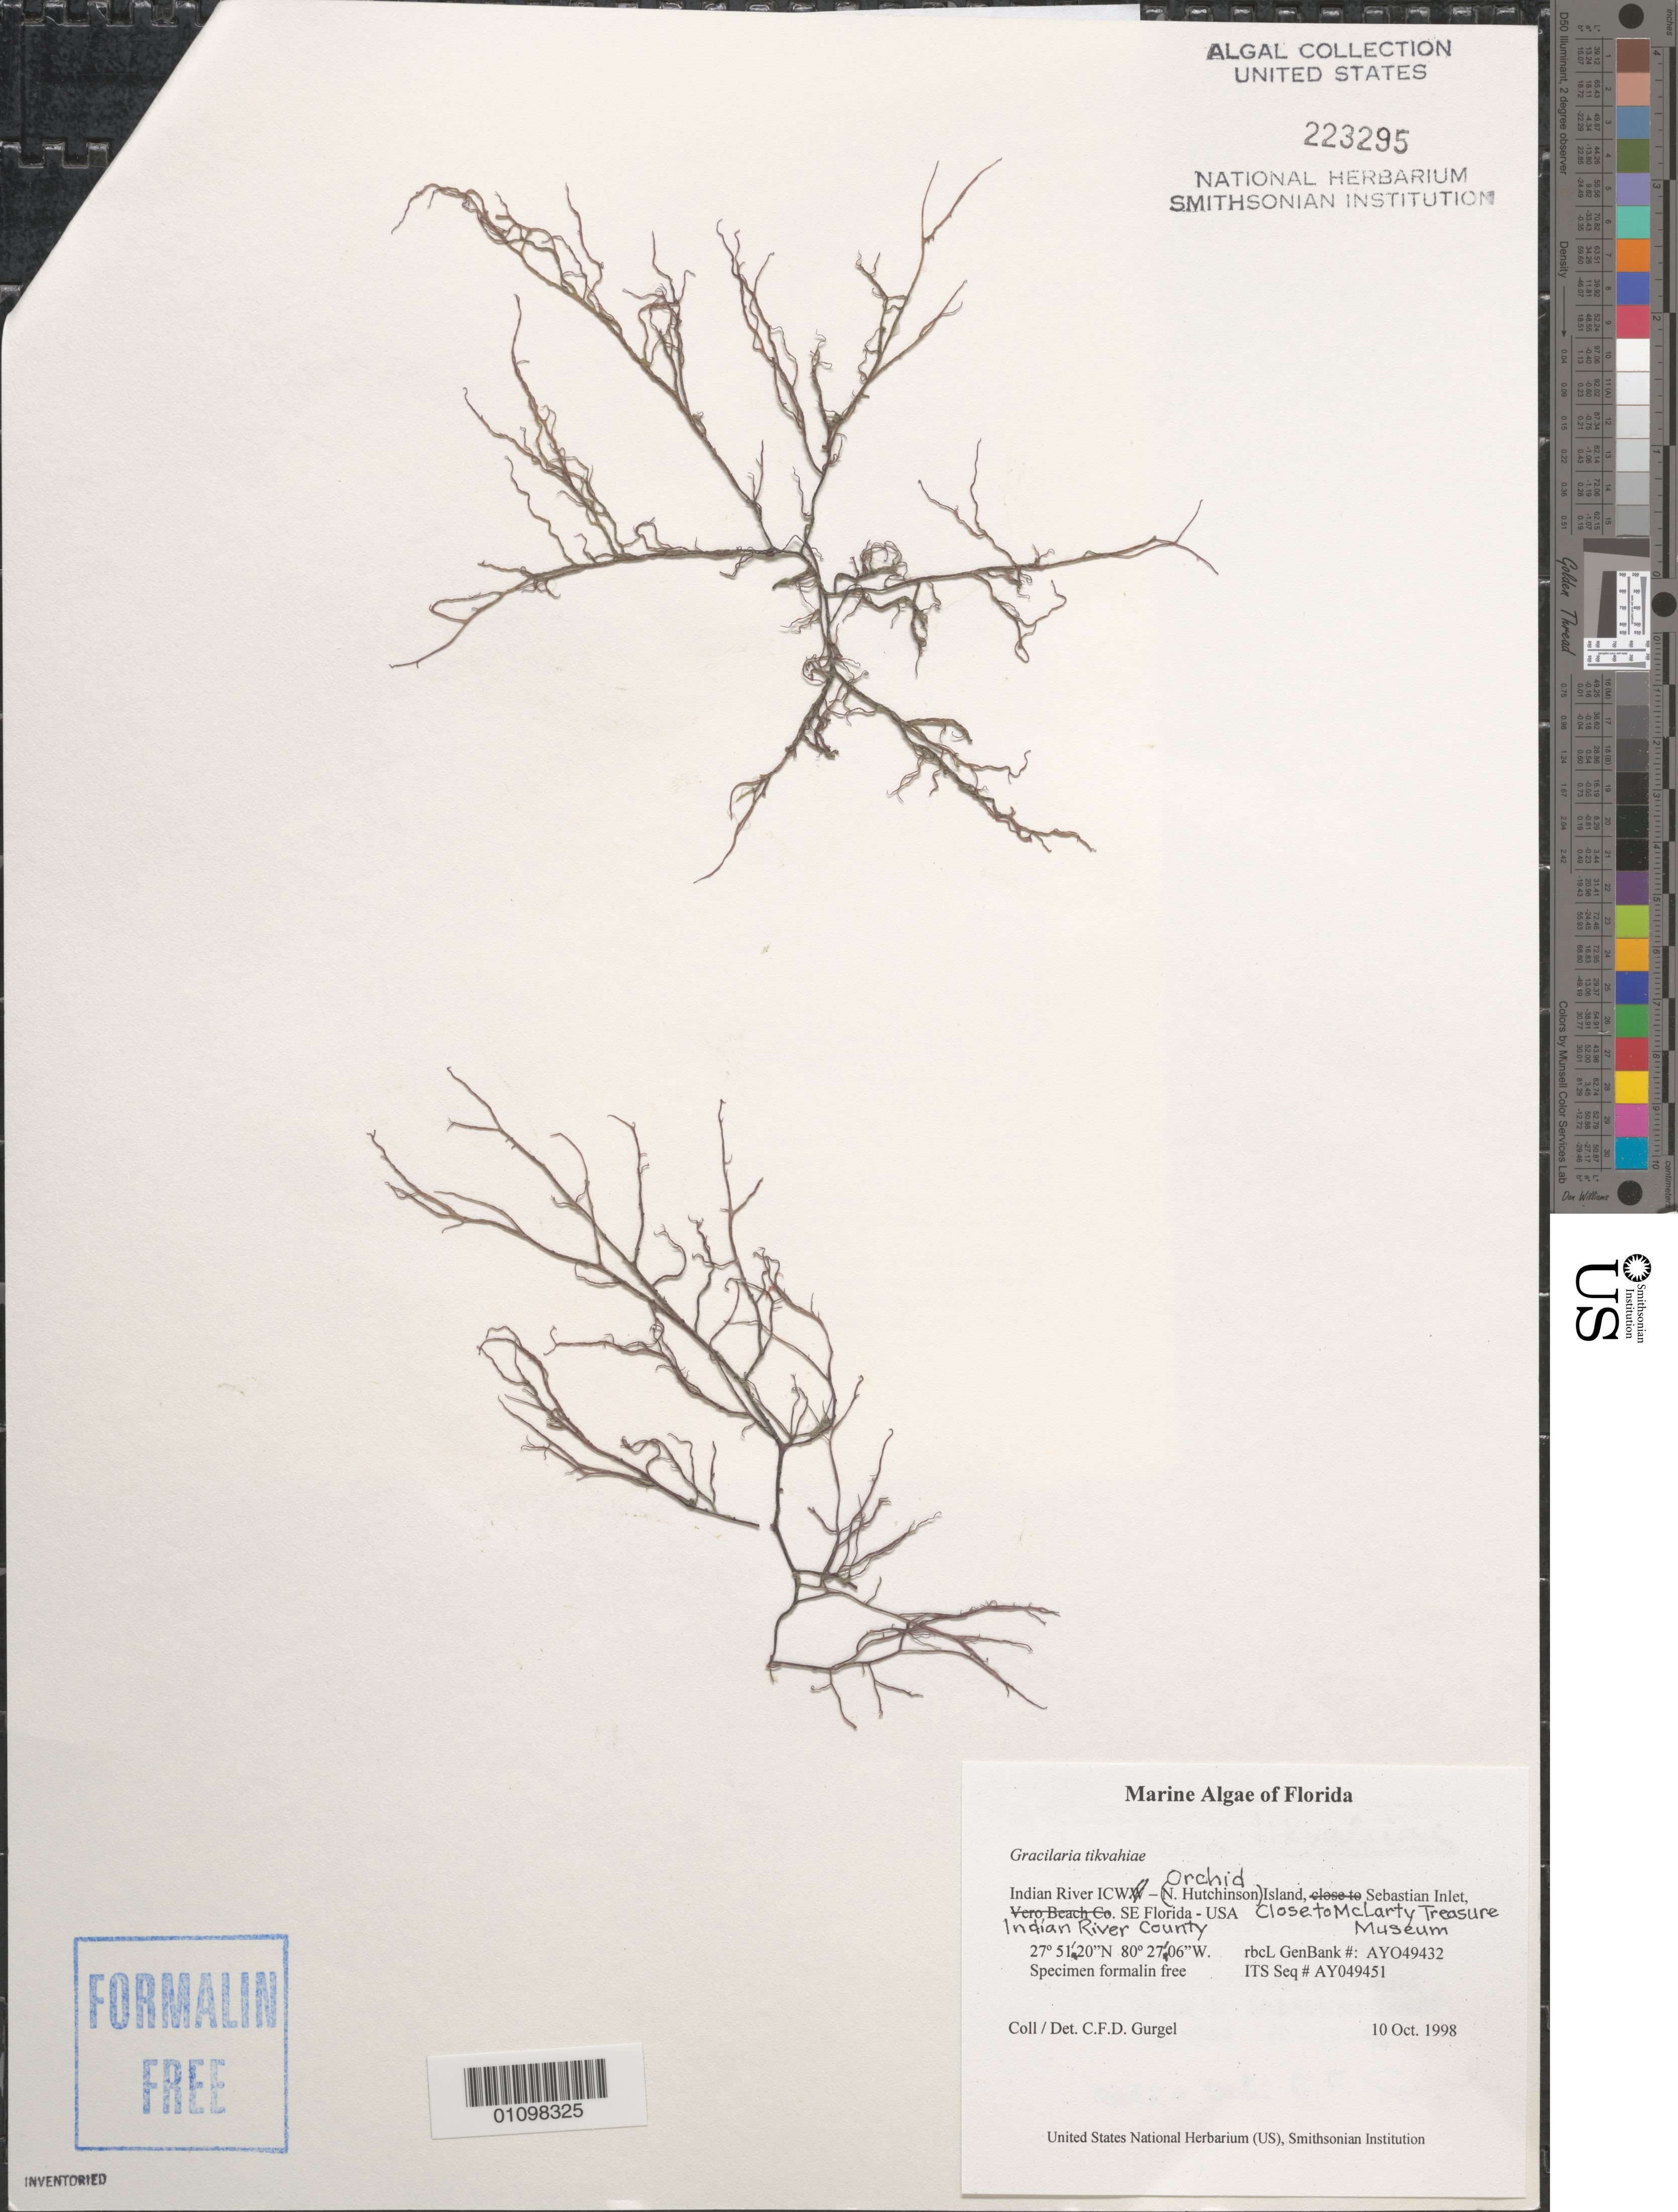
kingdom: Plantae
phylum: Rhodophyta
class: Florideophyceae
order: Gracilariales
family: Gracilariaceae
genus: Gracilaria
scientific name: Gracilaria tikvahiae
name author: McLachlan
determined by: Gurgel, C. F. D.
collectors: C. Gurgel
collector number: rbcL GenBank AY049432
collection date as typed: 10 Oct 1998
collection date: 1998-10-10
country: United States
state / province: Florida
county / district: Indian River County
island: Orchid Island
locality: Sebastian Inlet, Intracoastal Waterway (I.C.W.), close to the McLarty Treasure Museum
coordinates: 27 51'20"N, 80 27'06"W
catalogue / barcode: US 223295